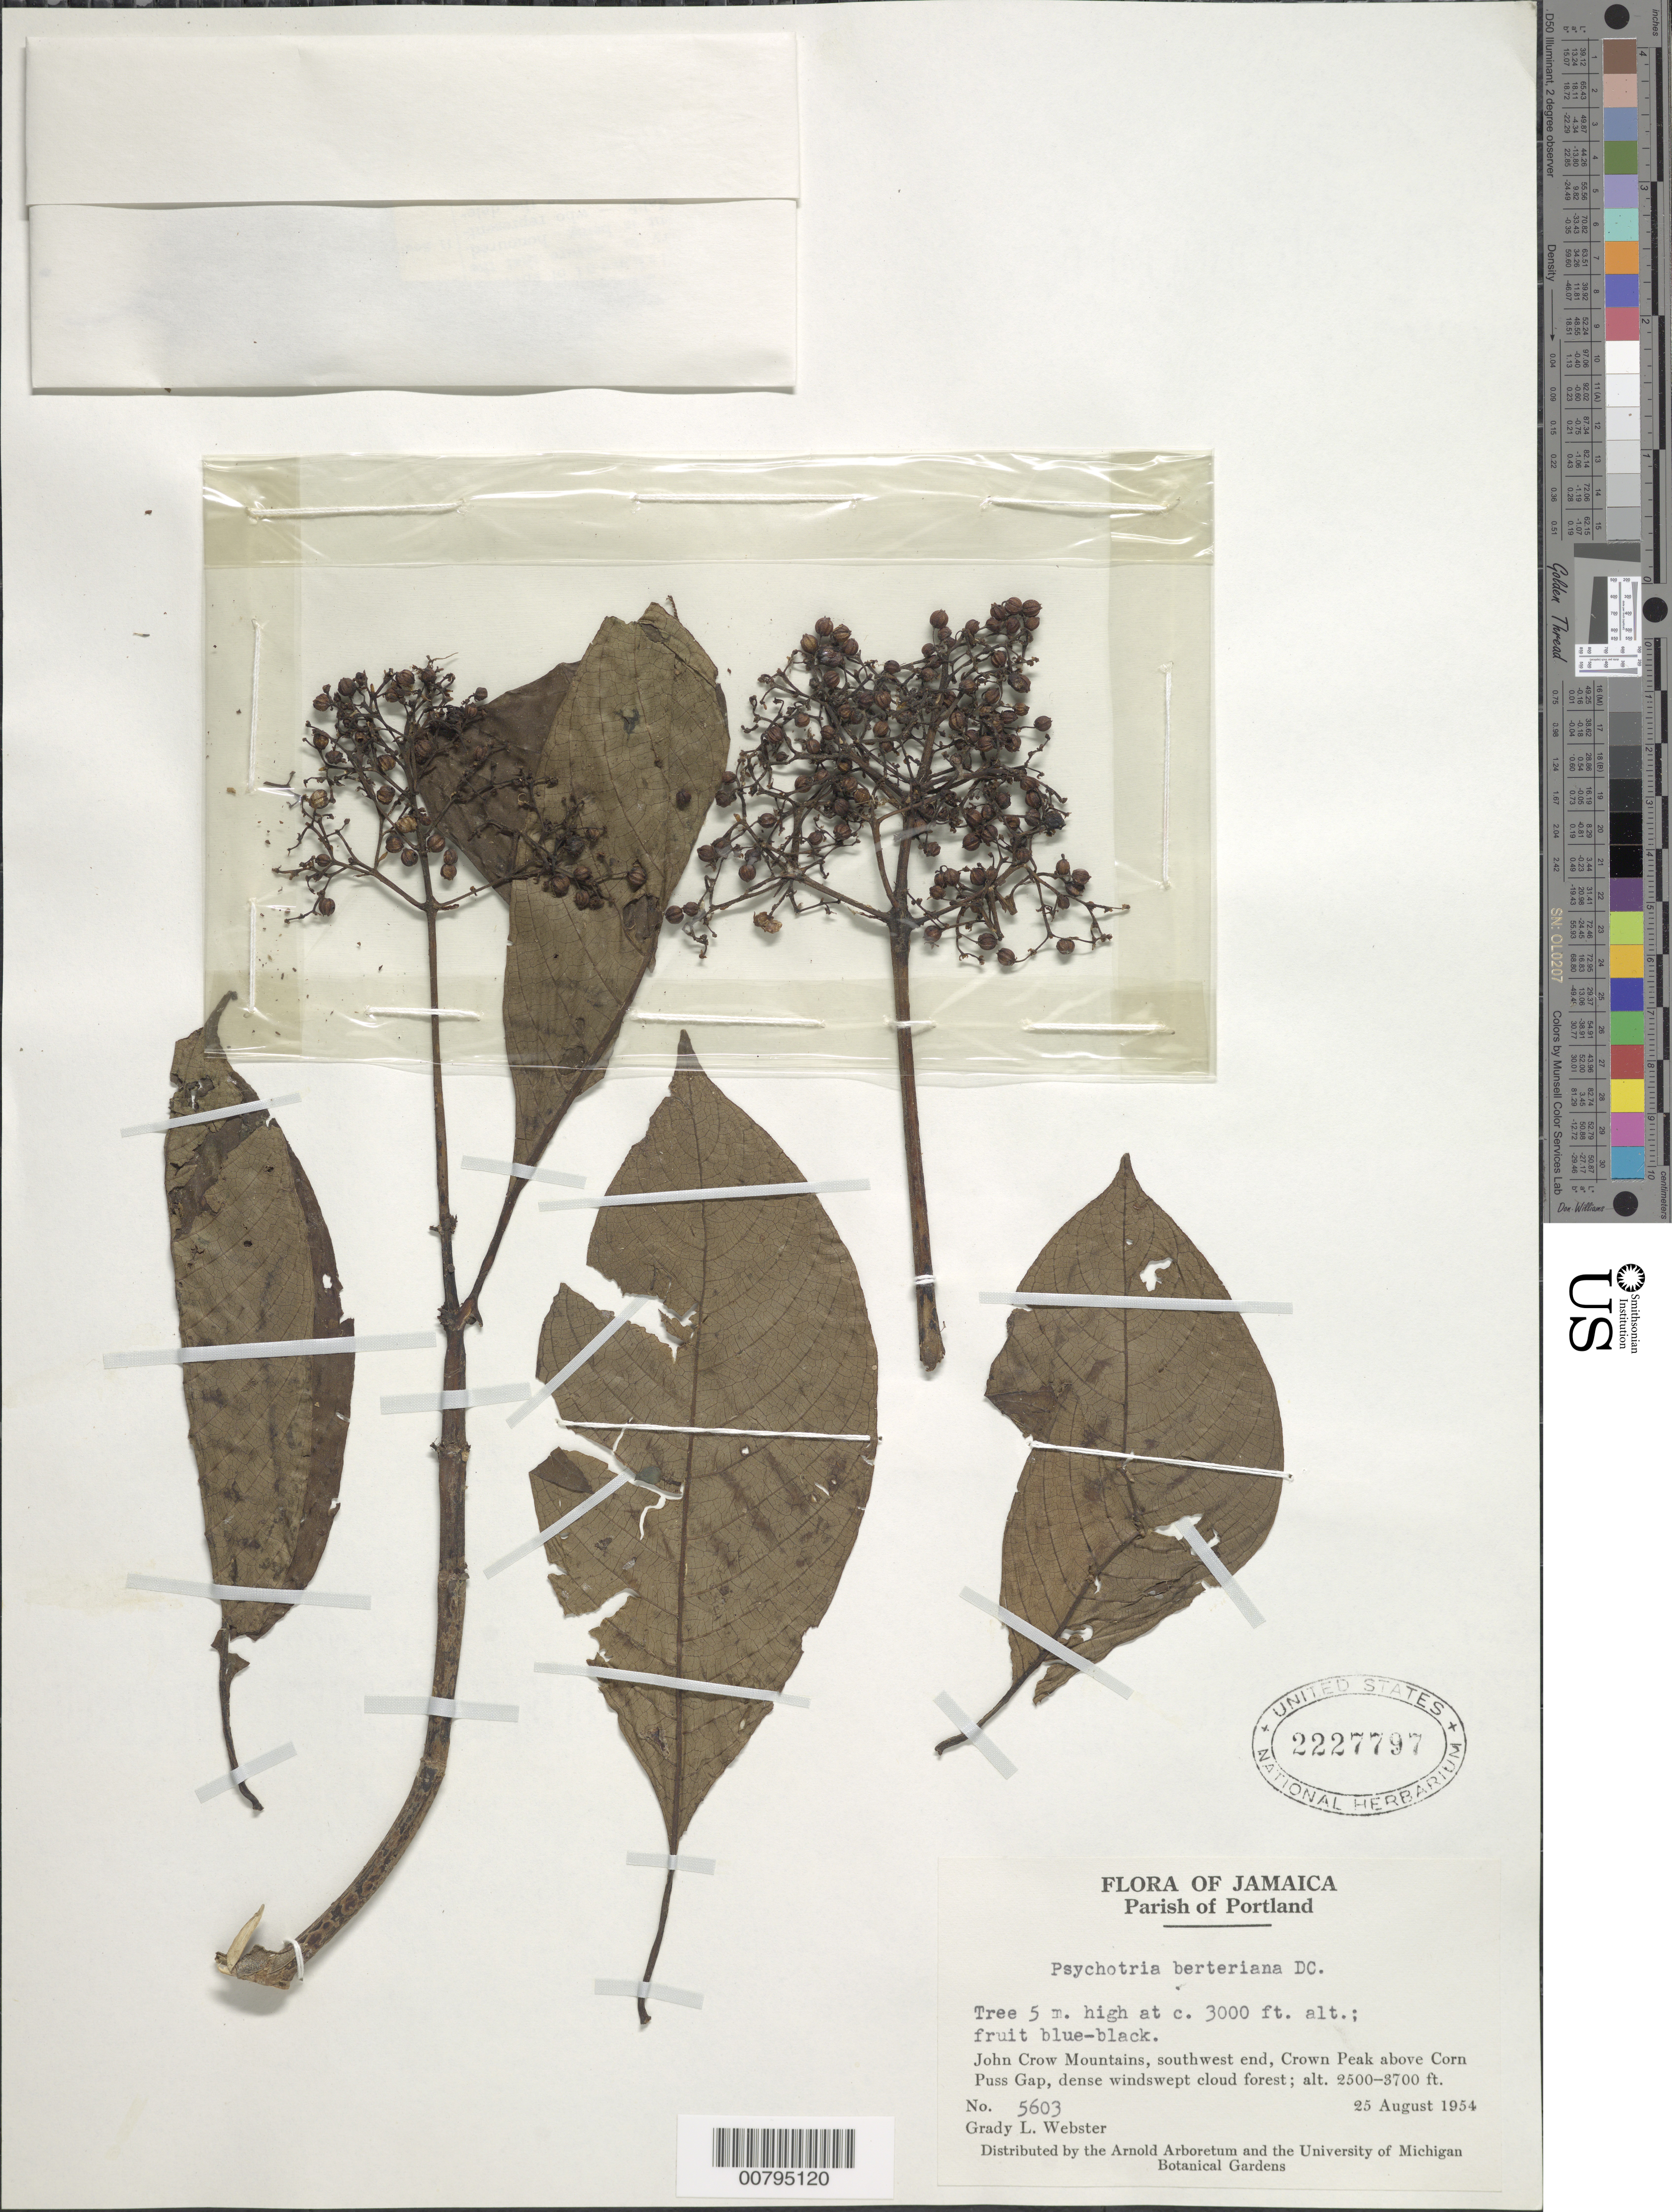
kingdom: Plantae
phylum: Tracheophyta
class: Magnoliopsida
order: Gentianales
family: Rubiaceae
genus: Psychotria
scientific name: Psychotria berteroana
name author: DC.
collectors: G. L. Webster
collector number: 5603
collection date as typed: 25 Aug 1954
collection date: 1954-08-25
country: Jamaica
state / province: Portland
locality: John Crow Mountains, SW end, Crown Peak above Corn Puss Gap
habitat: Dense windswept cloud forest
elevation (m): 914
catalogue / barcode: US 2227797